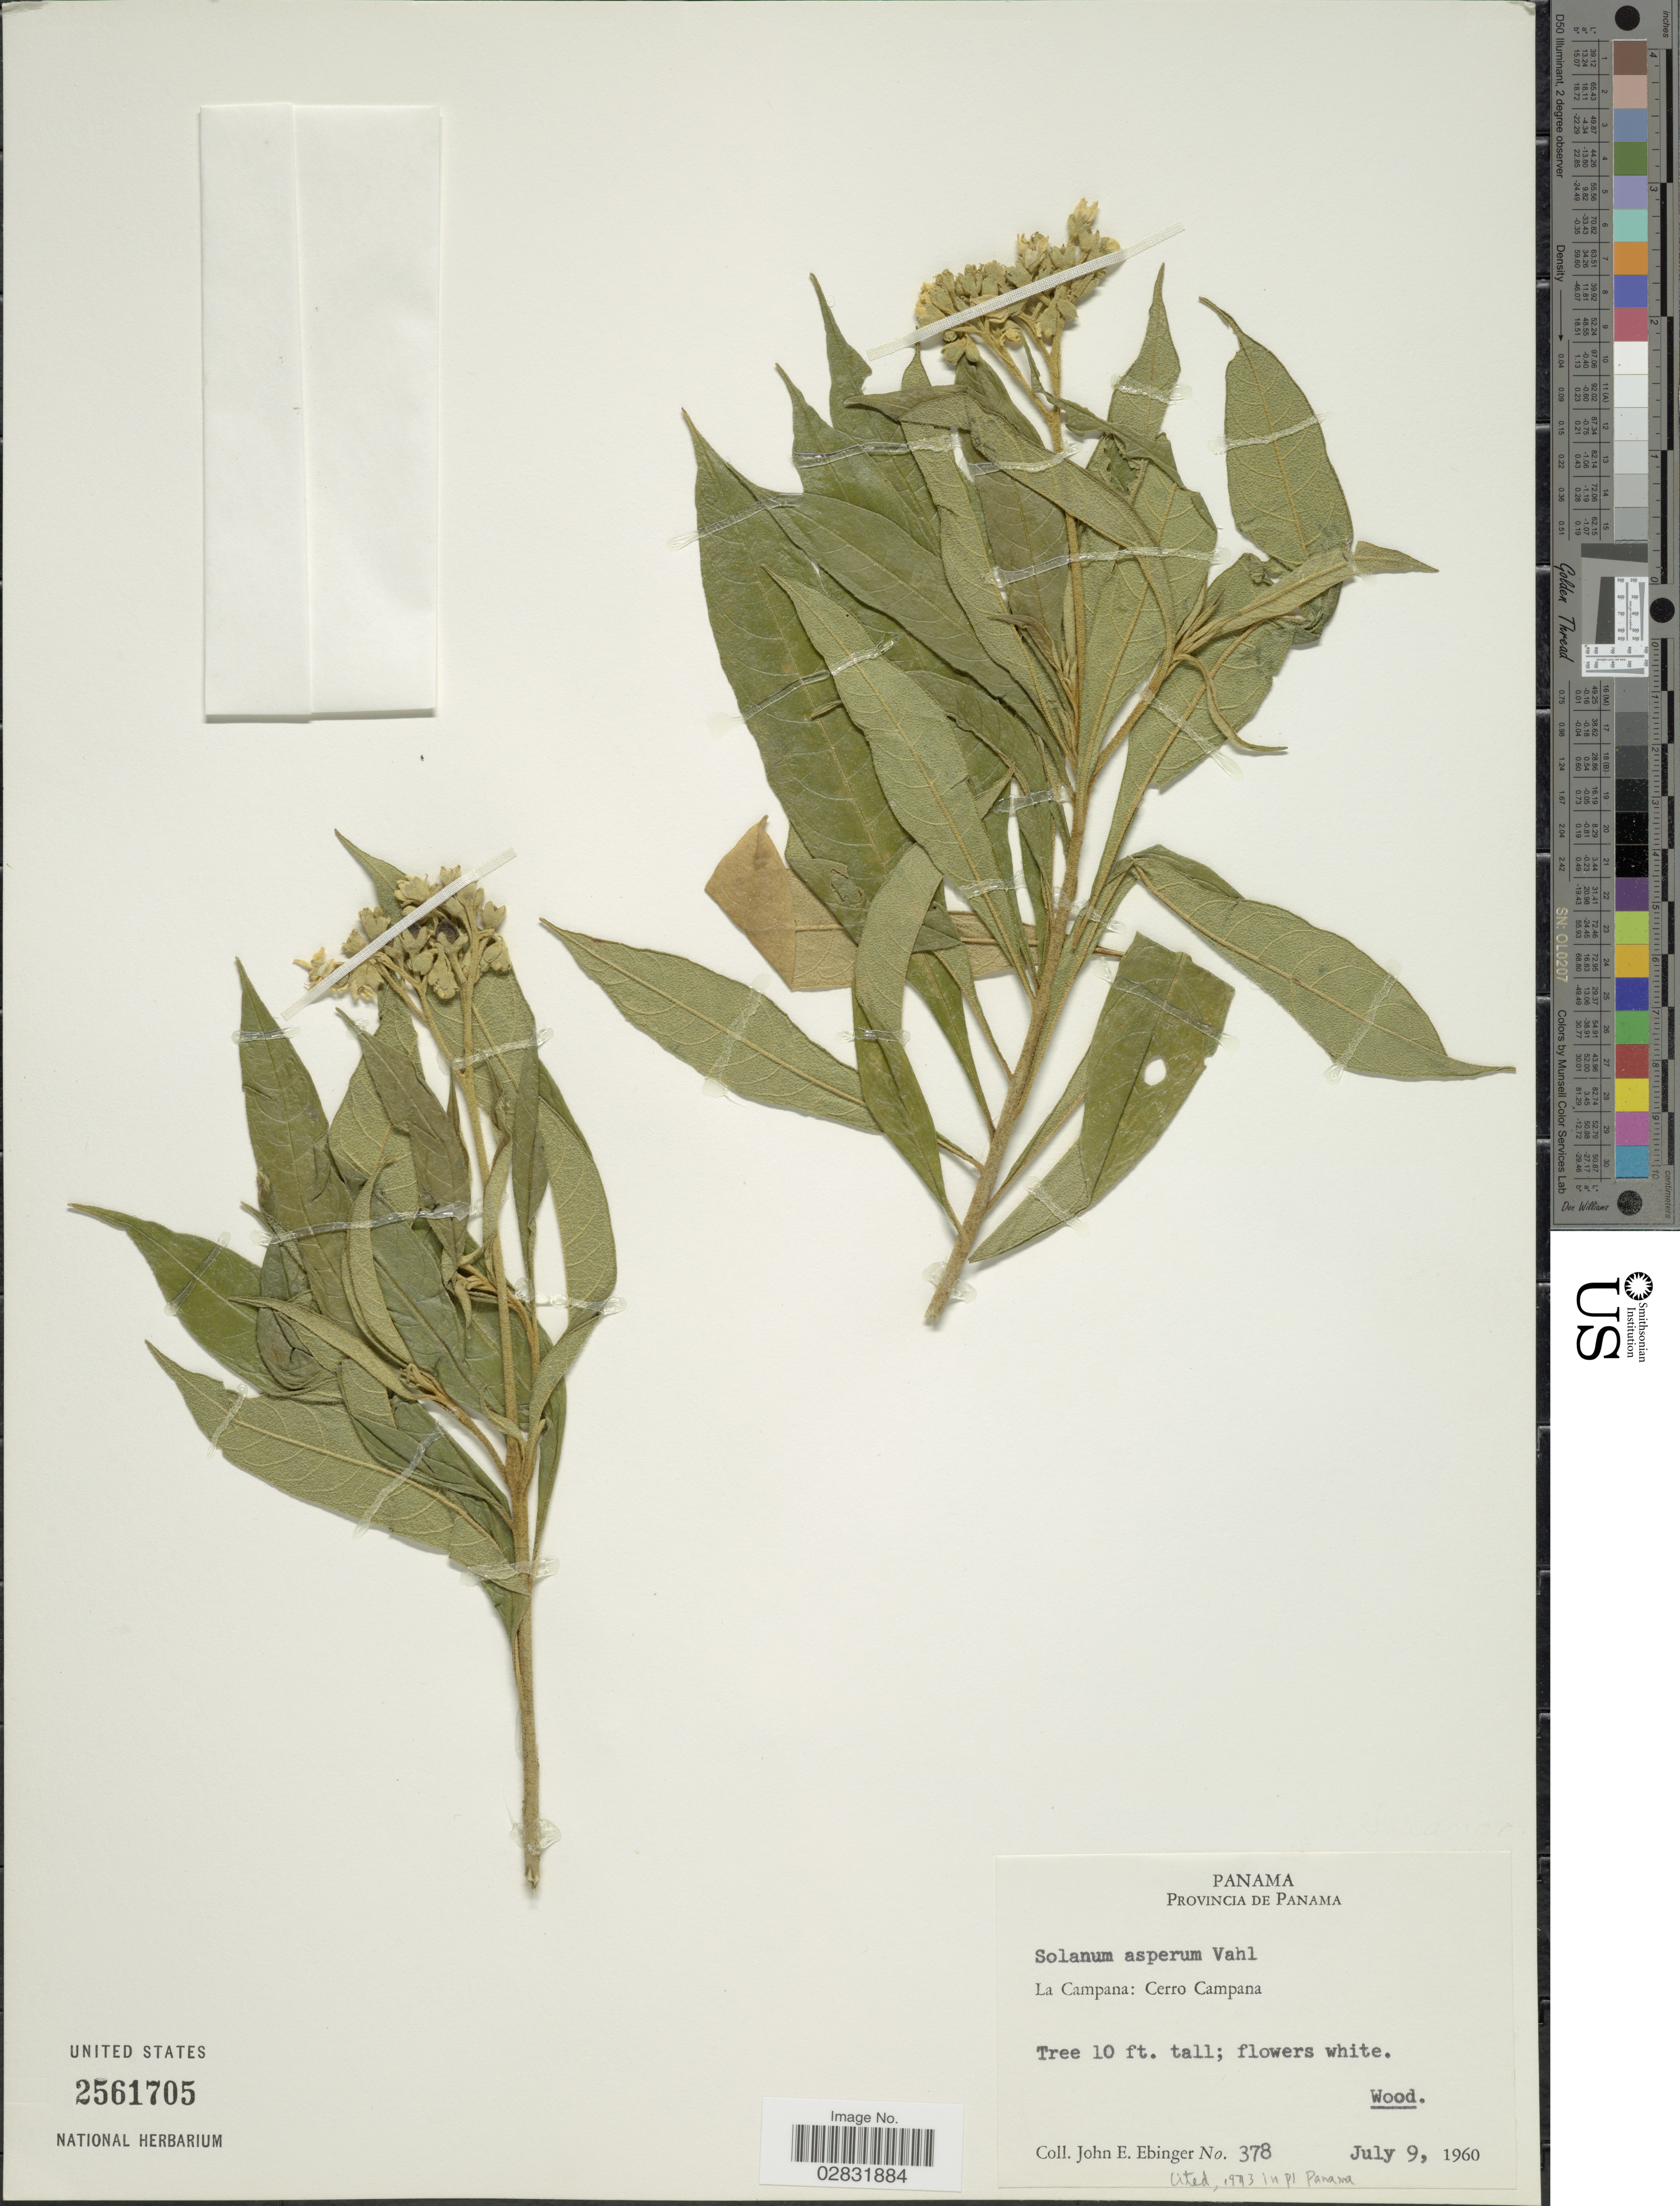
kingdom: Plantae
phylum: Tracheophyta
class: Magnoliopsida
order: Solanales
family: Solanaceae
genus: Solanum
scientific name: Solanum asperum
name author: Rich.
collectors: J. Ebinger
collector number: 378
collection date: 1960-07-09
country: Panama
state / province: Panamá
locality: Provincia de Panama. La Campana: Cerro Campana.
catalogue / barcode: US 2561705